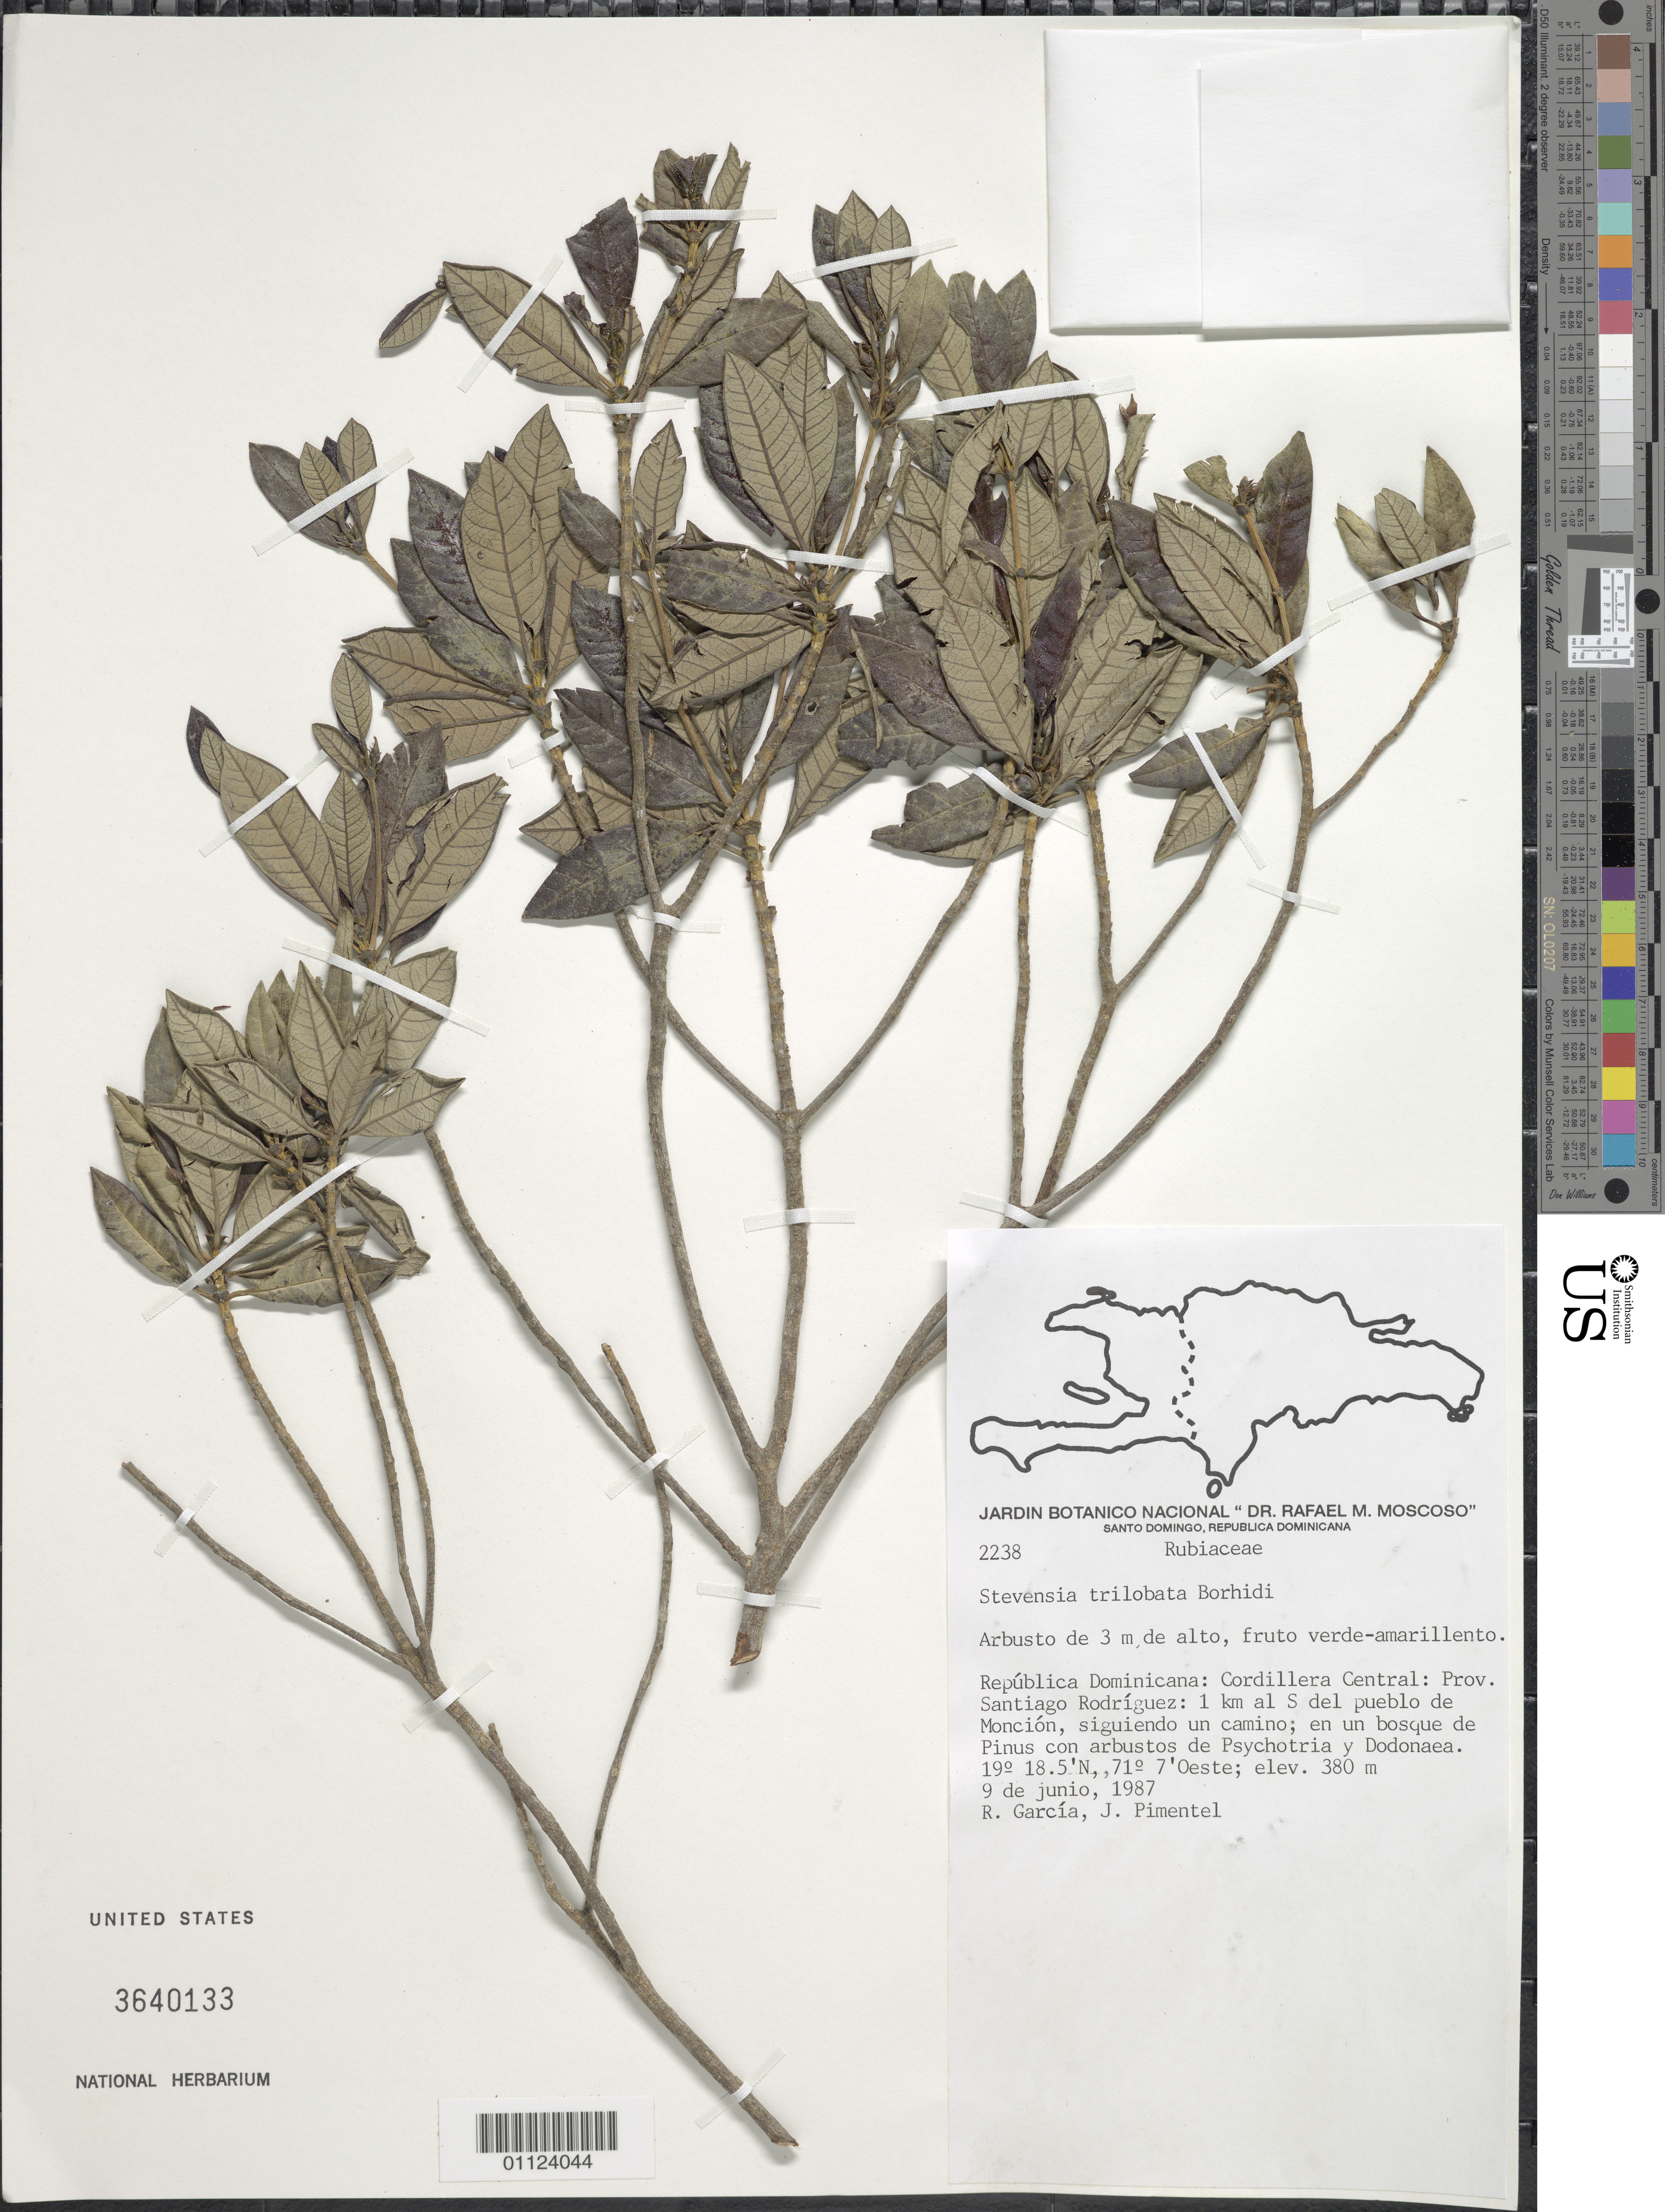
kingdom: Plantae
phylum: Tracheophyta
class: Magnoliopsida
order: Gentianales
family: Rubiaceae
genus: Stevensia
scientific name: Stevensia trilobata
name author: Borhidi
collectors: R. G. García & J. Pimentel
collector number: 2238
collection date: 1987-06-09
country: Dominican Republic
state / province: Santiago Rodriguez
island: Hispaniola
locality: Cordillera Central, 1 km al S del pueblo de Monción; siguiendo un camino.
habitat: En un bosque de Pinus con arbustos de Psychotria y Dodonaea.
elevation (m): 380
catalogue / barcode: US 3640133